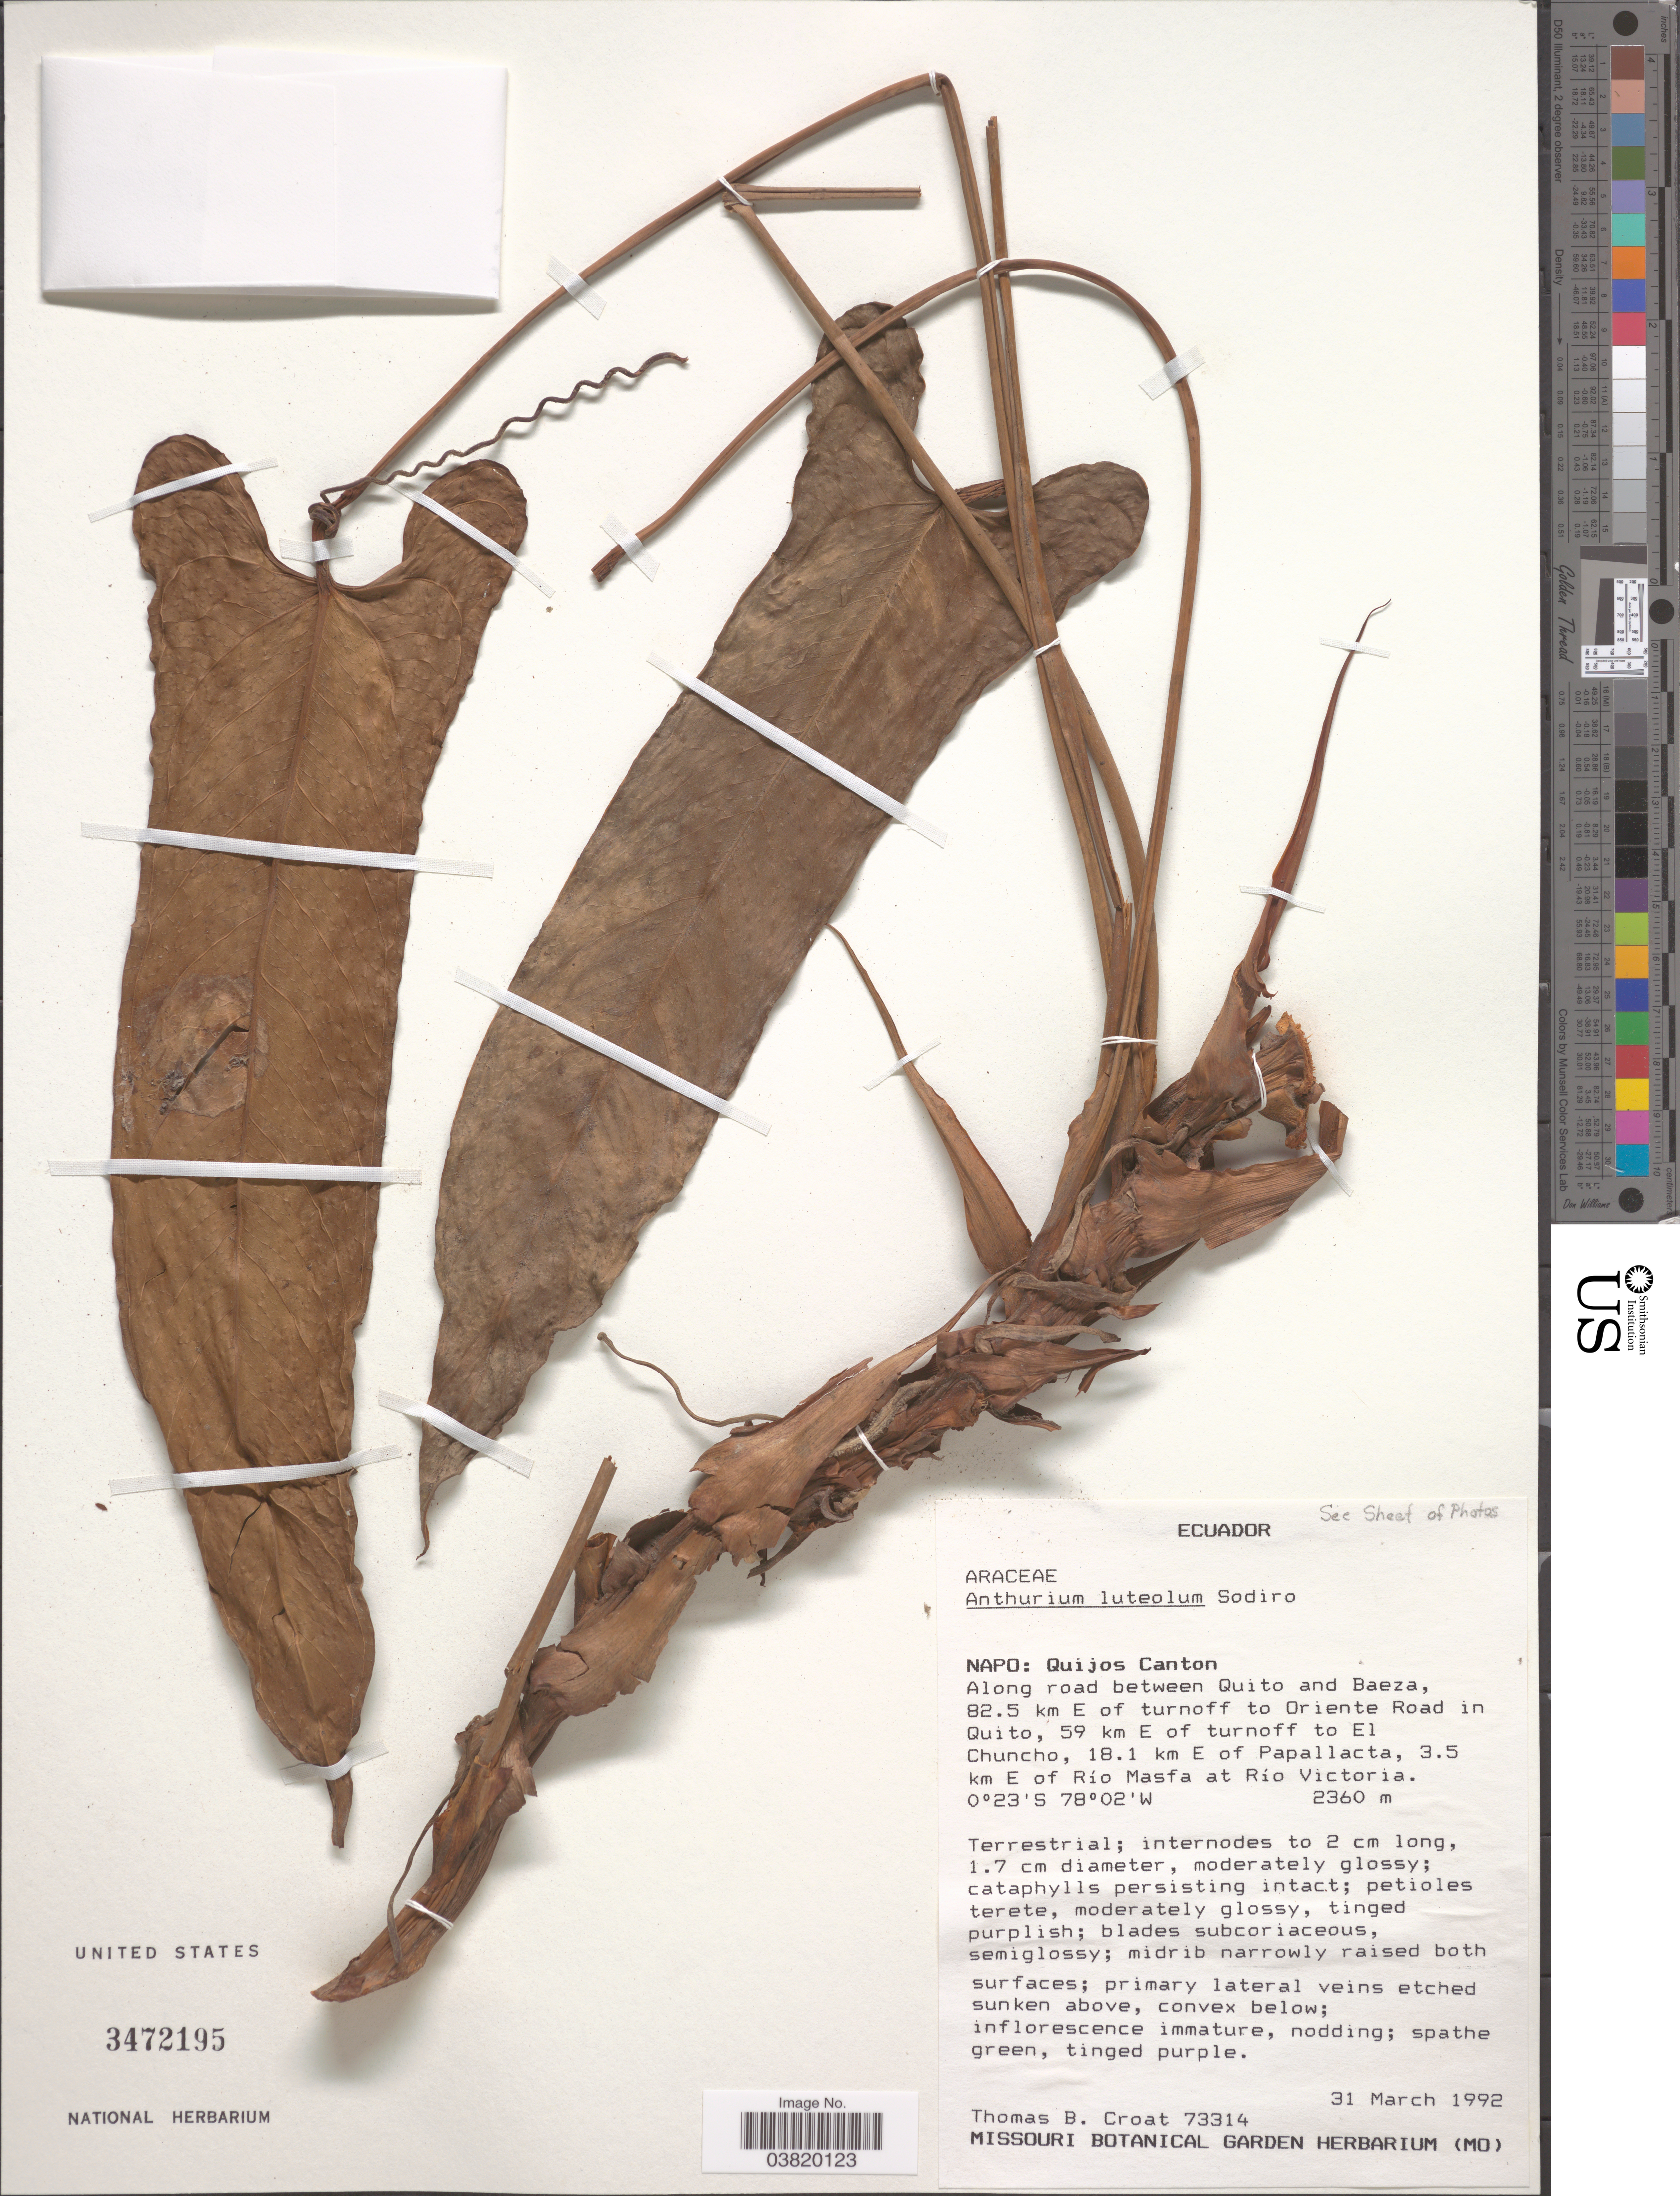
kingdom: Plantae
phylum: Tracheophyta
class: Liliopsida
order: Alismatales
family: Araceae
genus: Anthurium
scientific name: Anthurium luteolum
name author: Sodiro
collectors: T. B. Croat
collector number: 73314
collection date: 1992-03-31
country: Ecuador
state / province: Napo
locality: Quijos Canton. Along road between Quito and Baeza, 82.5 km E of turnoff to Oriente Road in Quito, 59 km E of turnoff to El Chuncho, 18.1 km E of Papallacta, 3.5 km E of Río Masfa at Río Victoria.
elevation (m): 2360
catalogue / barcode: US 3472195